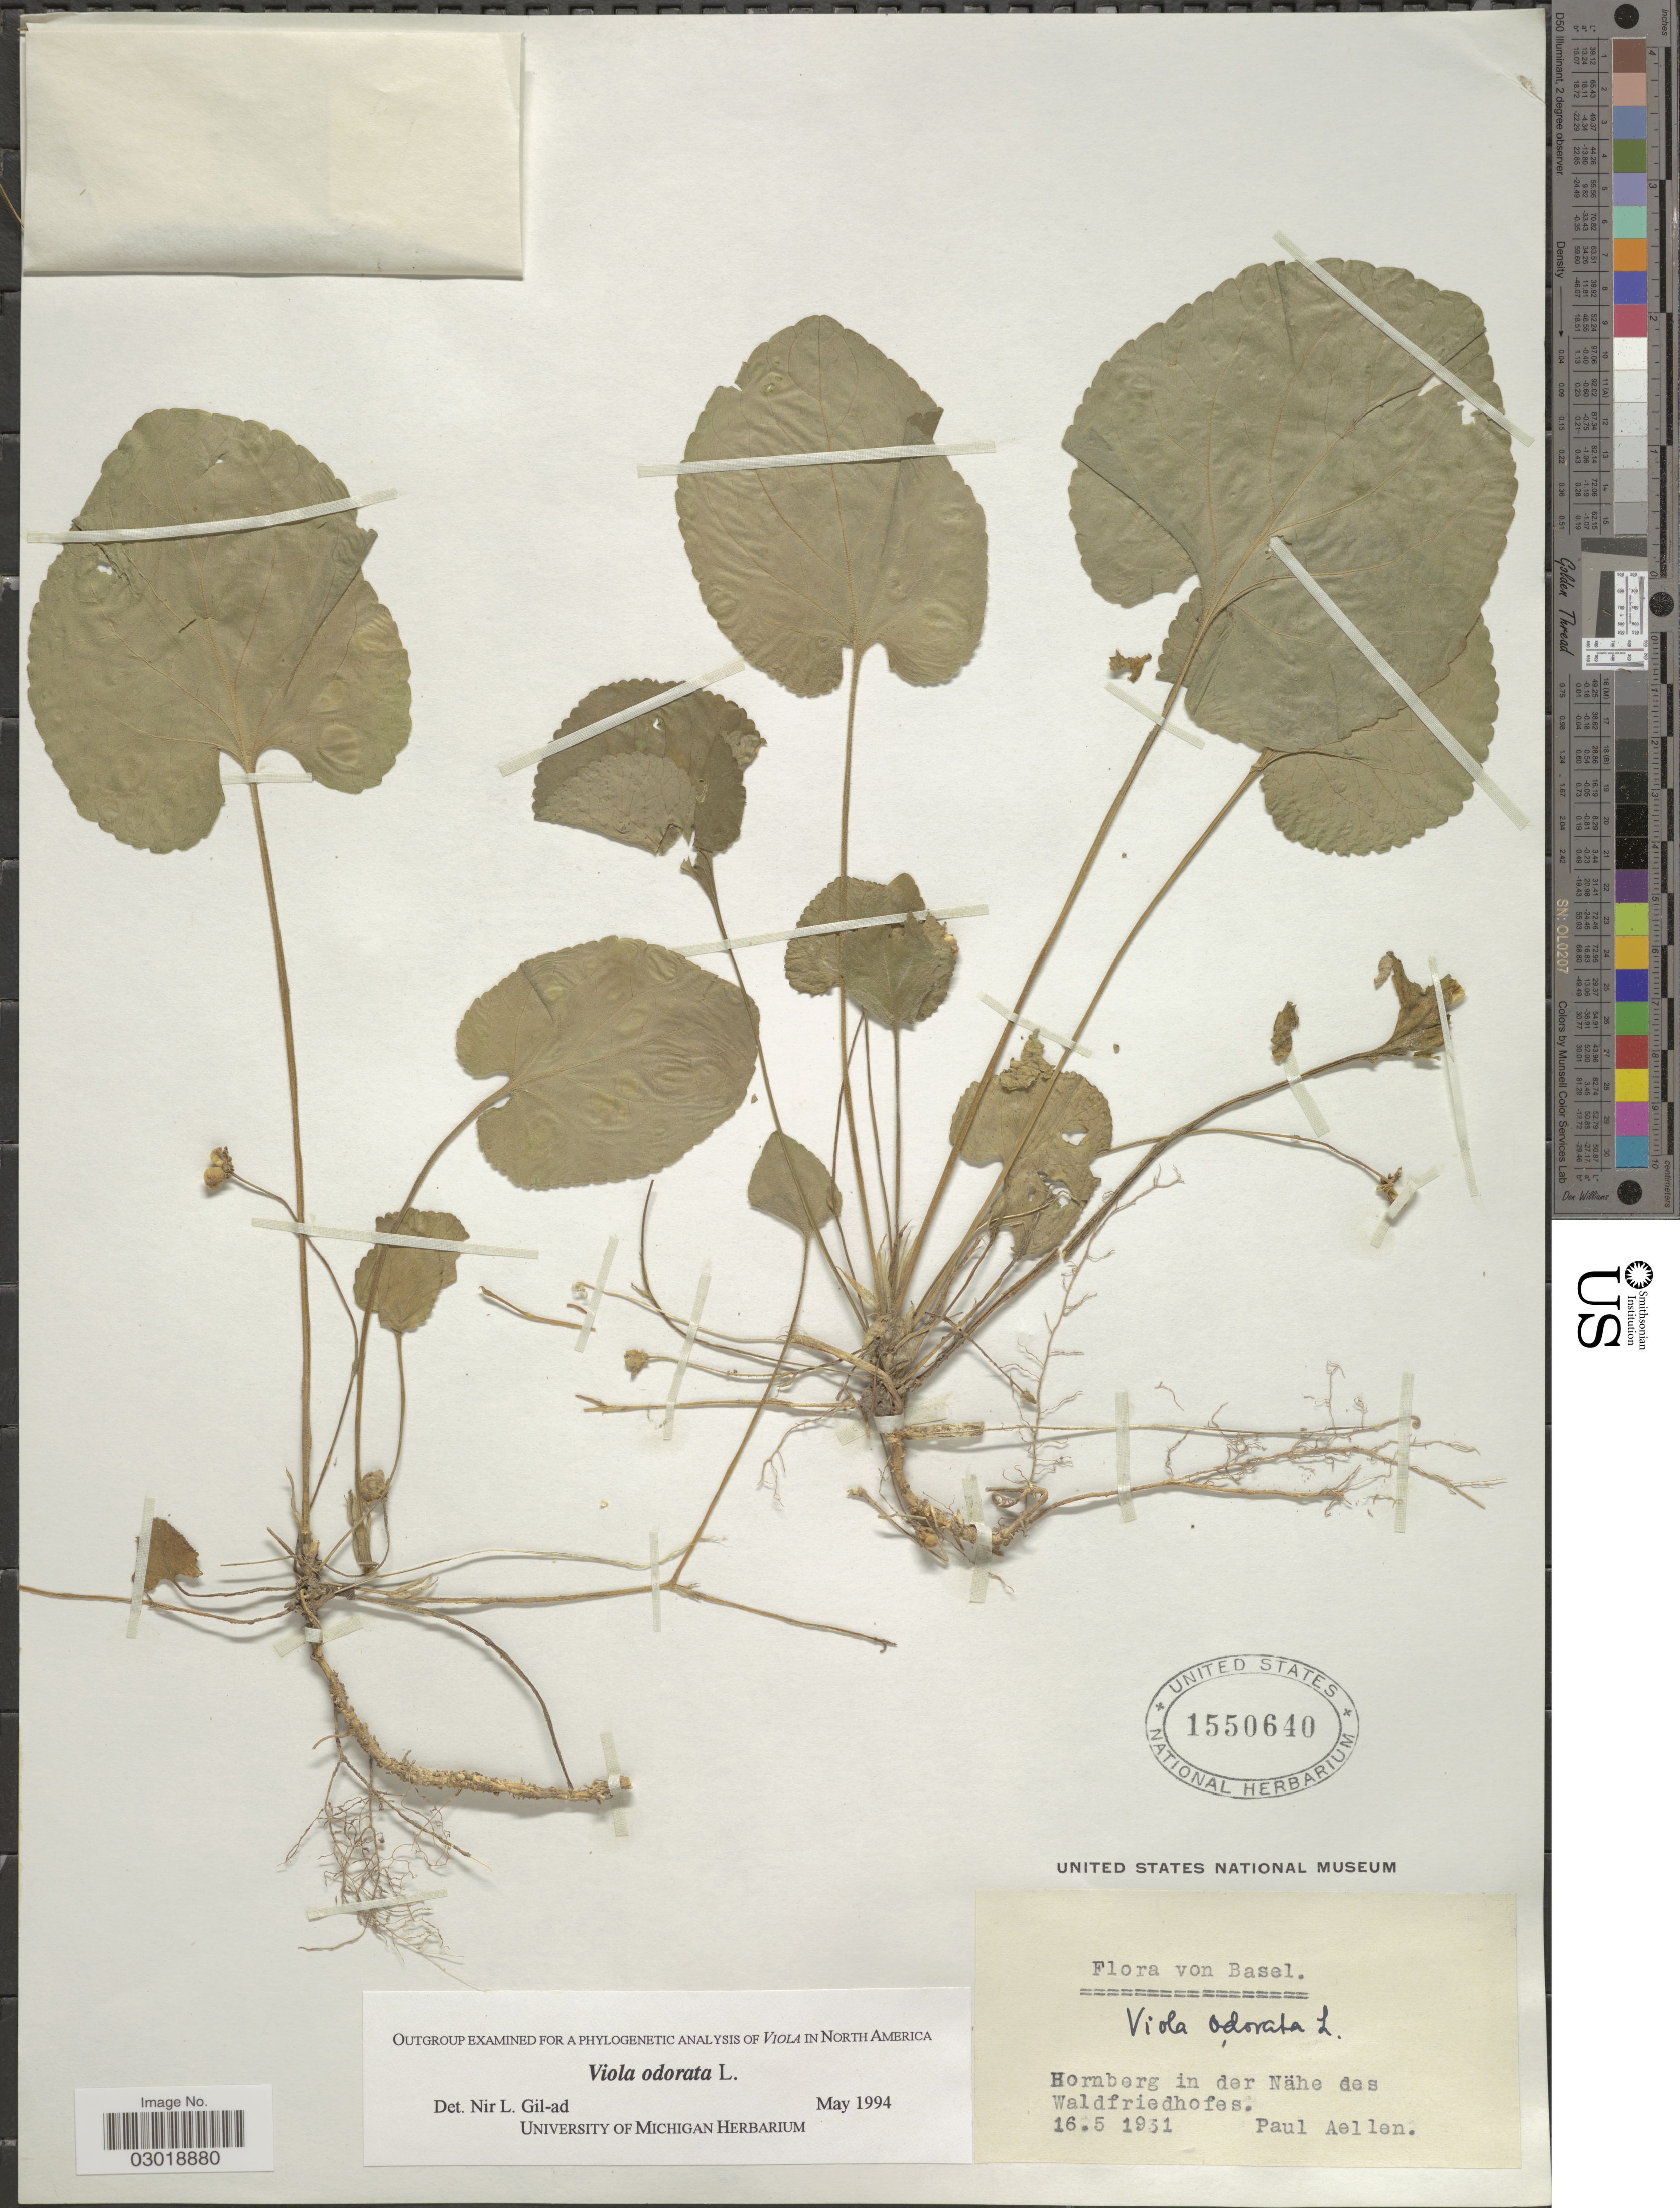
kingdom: Plantae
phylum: Tracheophyta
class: Magnoliopsida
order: Malpighiales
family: Violaceae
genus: Viola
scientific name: Viola odorata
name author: L.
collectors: P. Aellen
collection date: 1931-05-16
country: Switzerland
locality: Von Basel, Hornberg in der Nähe des Waldfriedhofes.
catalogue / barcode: US 1550640